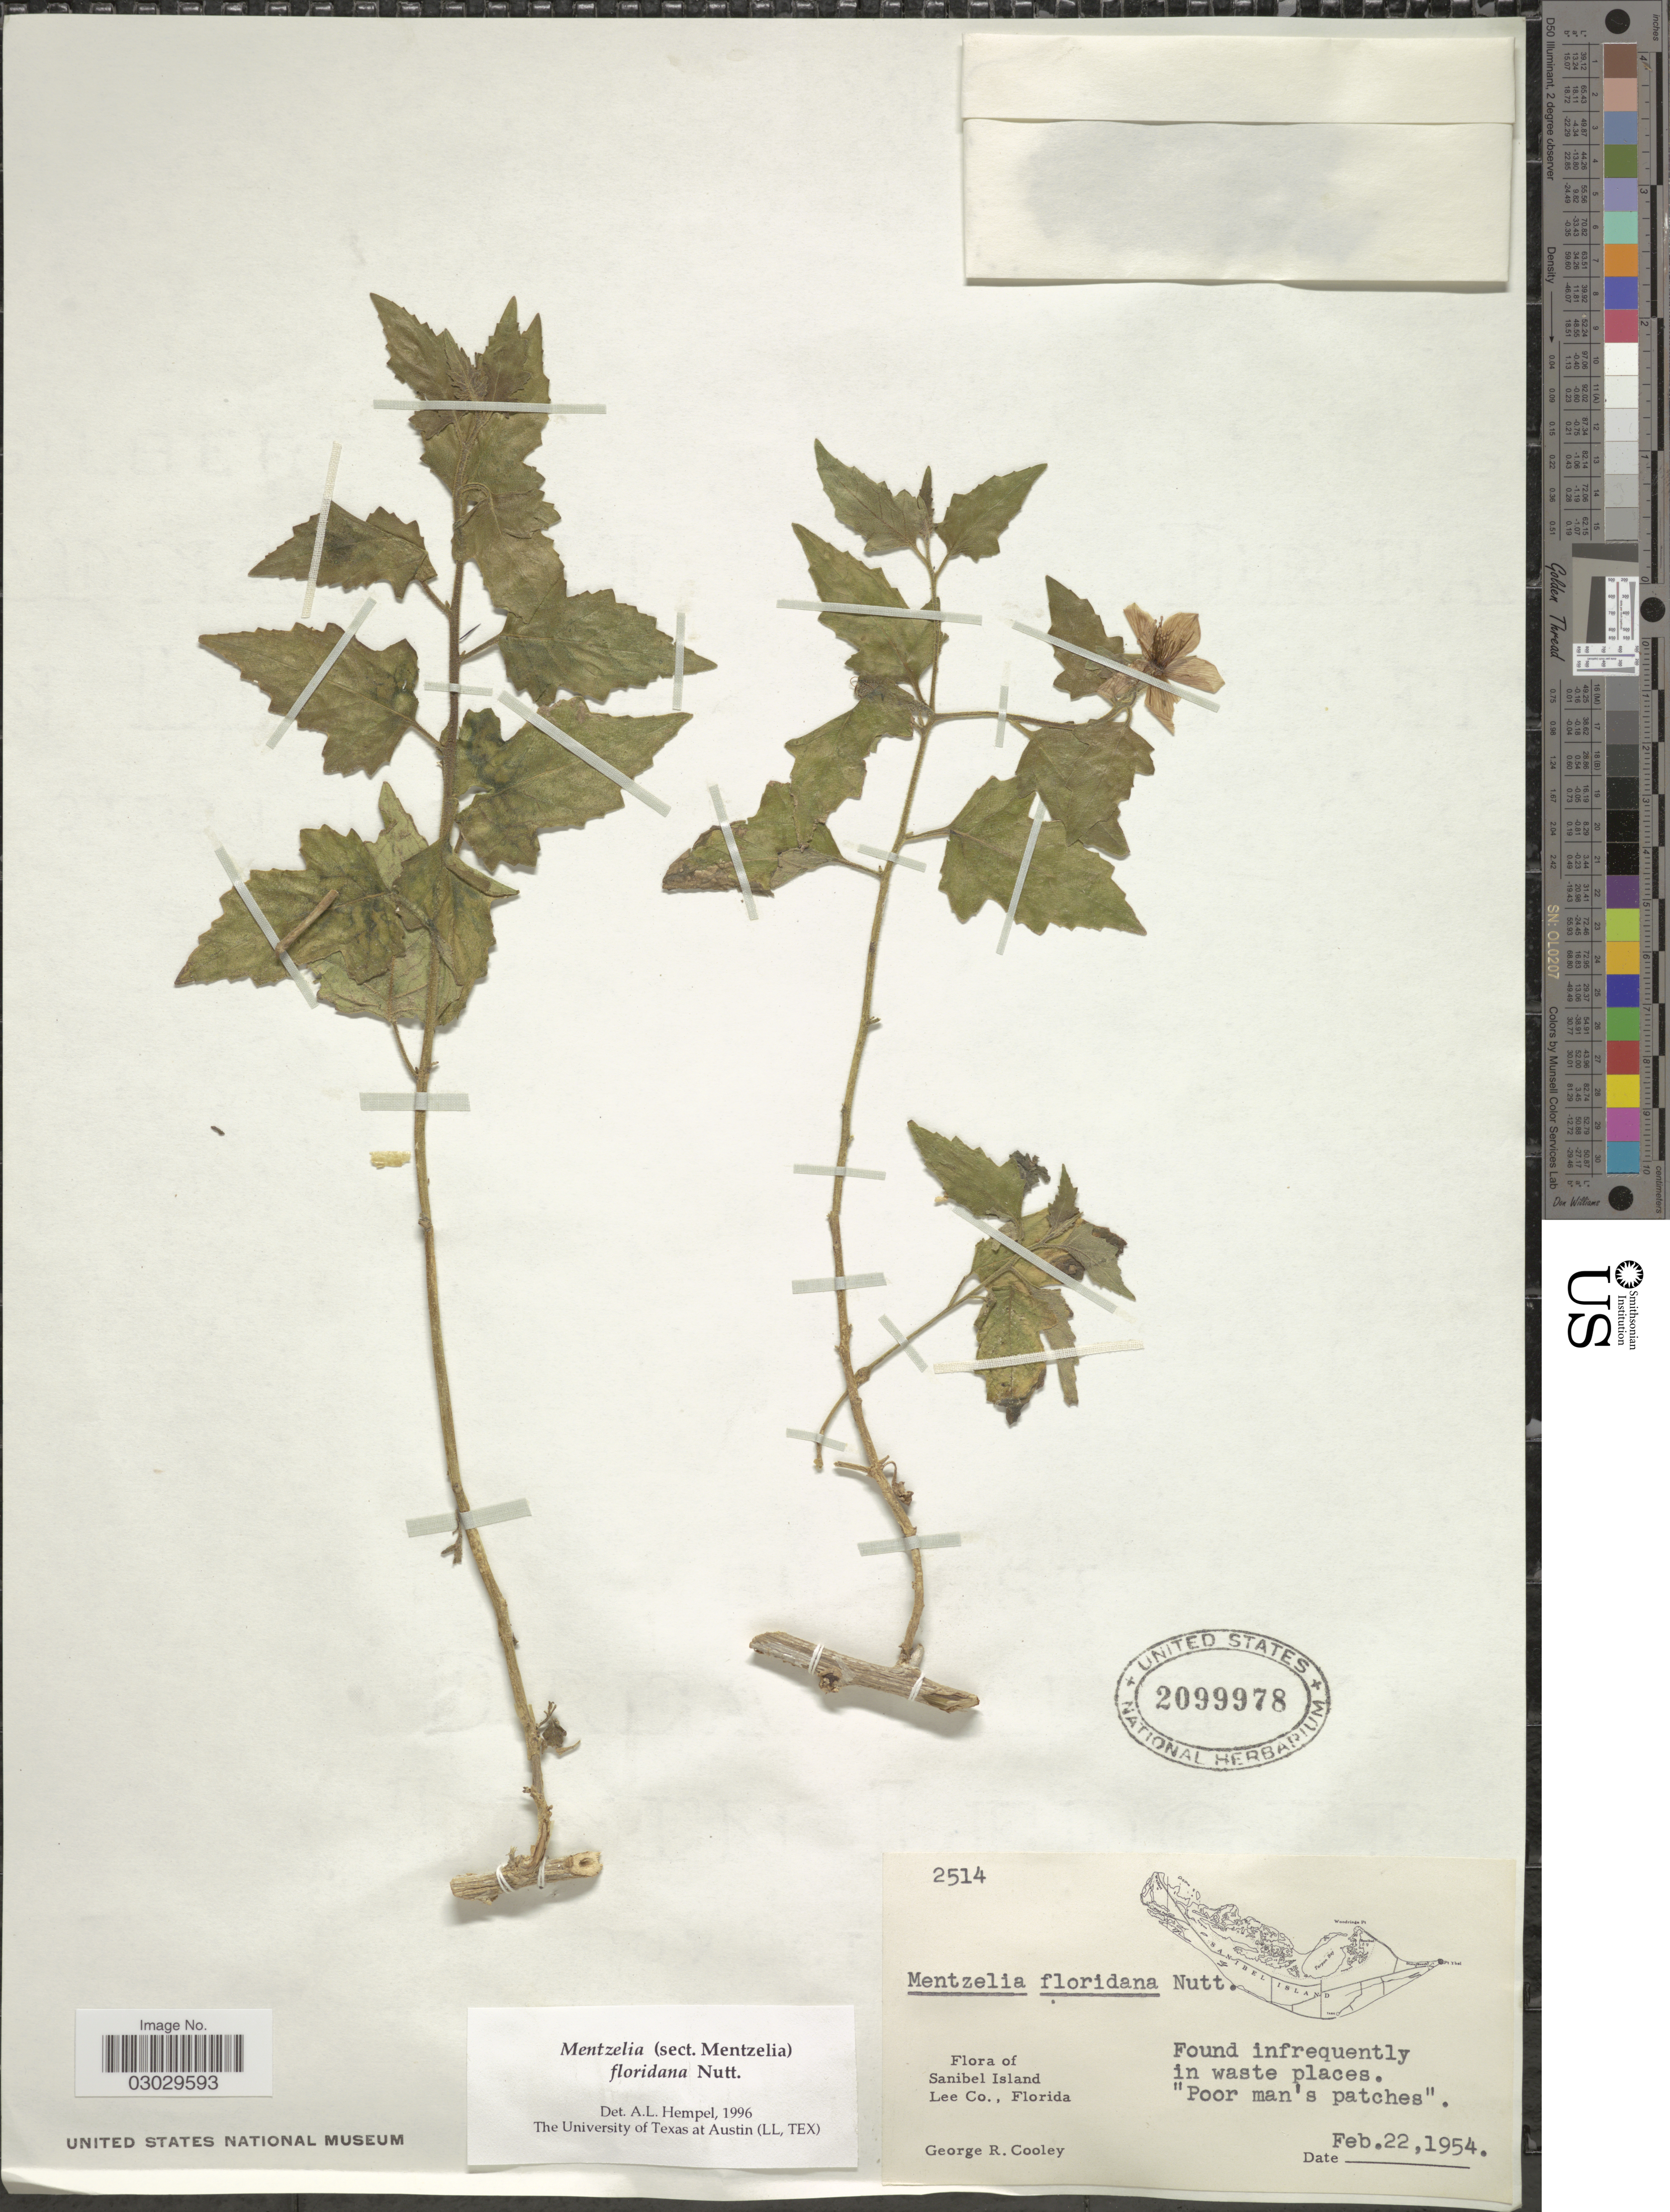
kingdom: Plantae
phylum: Tracheophyta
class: Magnoliopsida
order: Cornales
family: Loasaceae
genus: Mentzelia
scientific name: Mentzelia floridana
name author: Nutt. ex Torr. & A. Gray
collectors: G. R. Cooley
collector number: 2514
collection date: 1954-02-22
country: United States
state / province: Florida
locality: Sanibel Island, Lee Co. "Poor man's patches".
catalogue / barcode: US 2099978